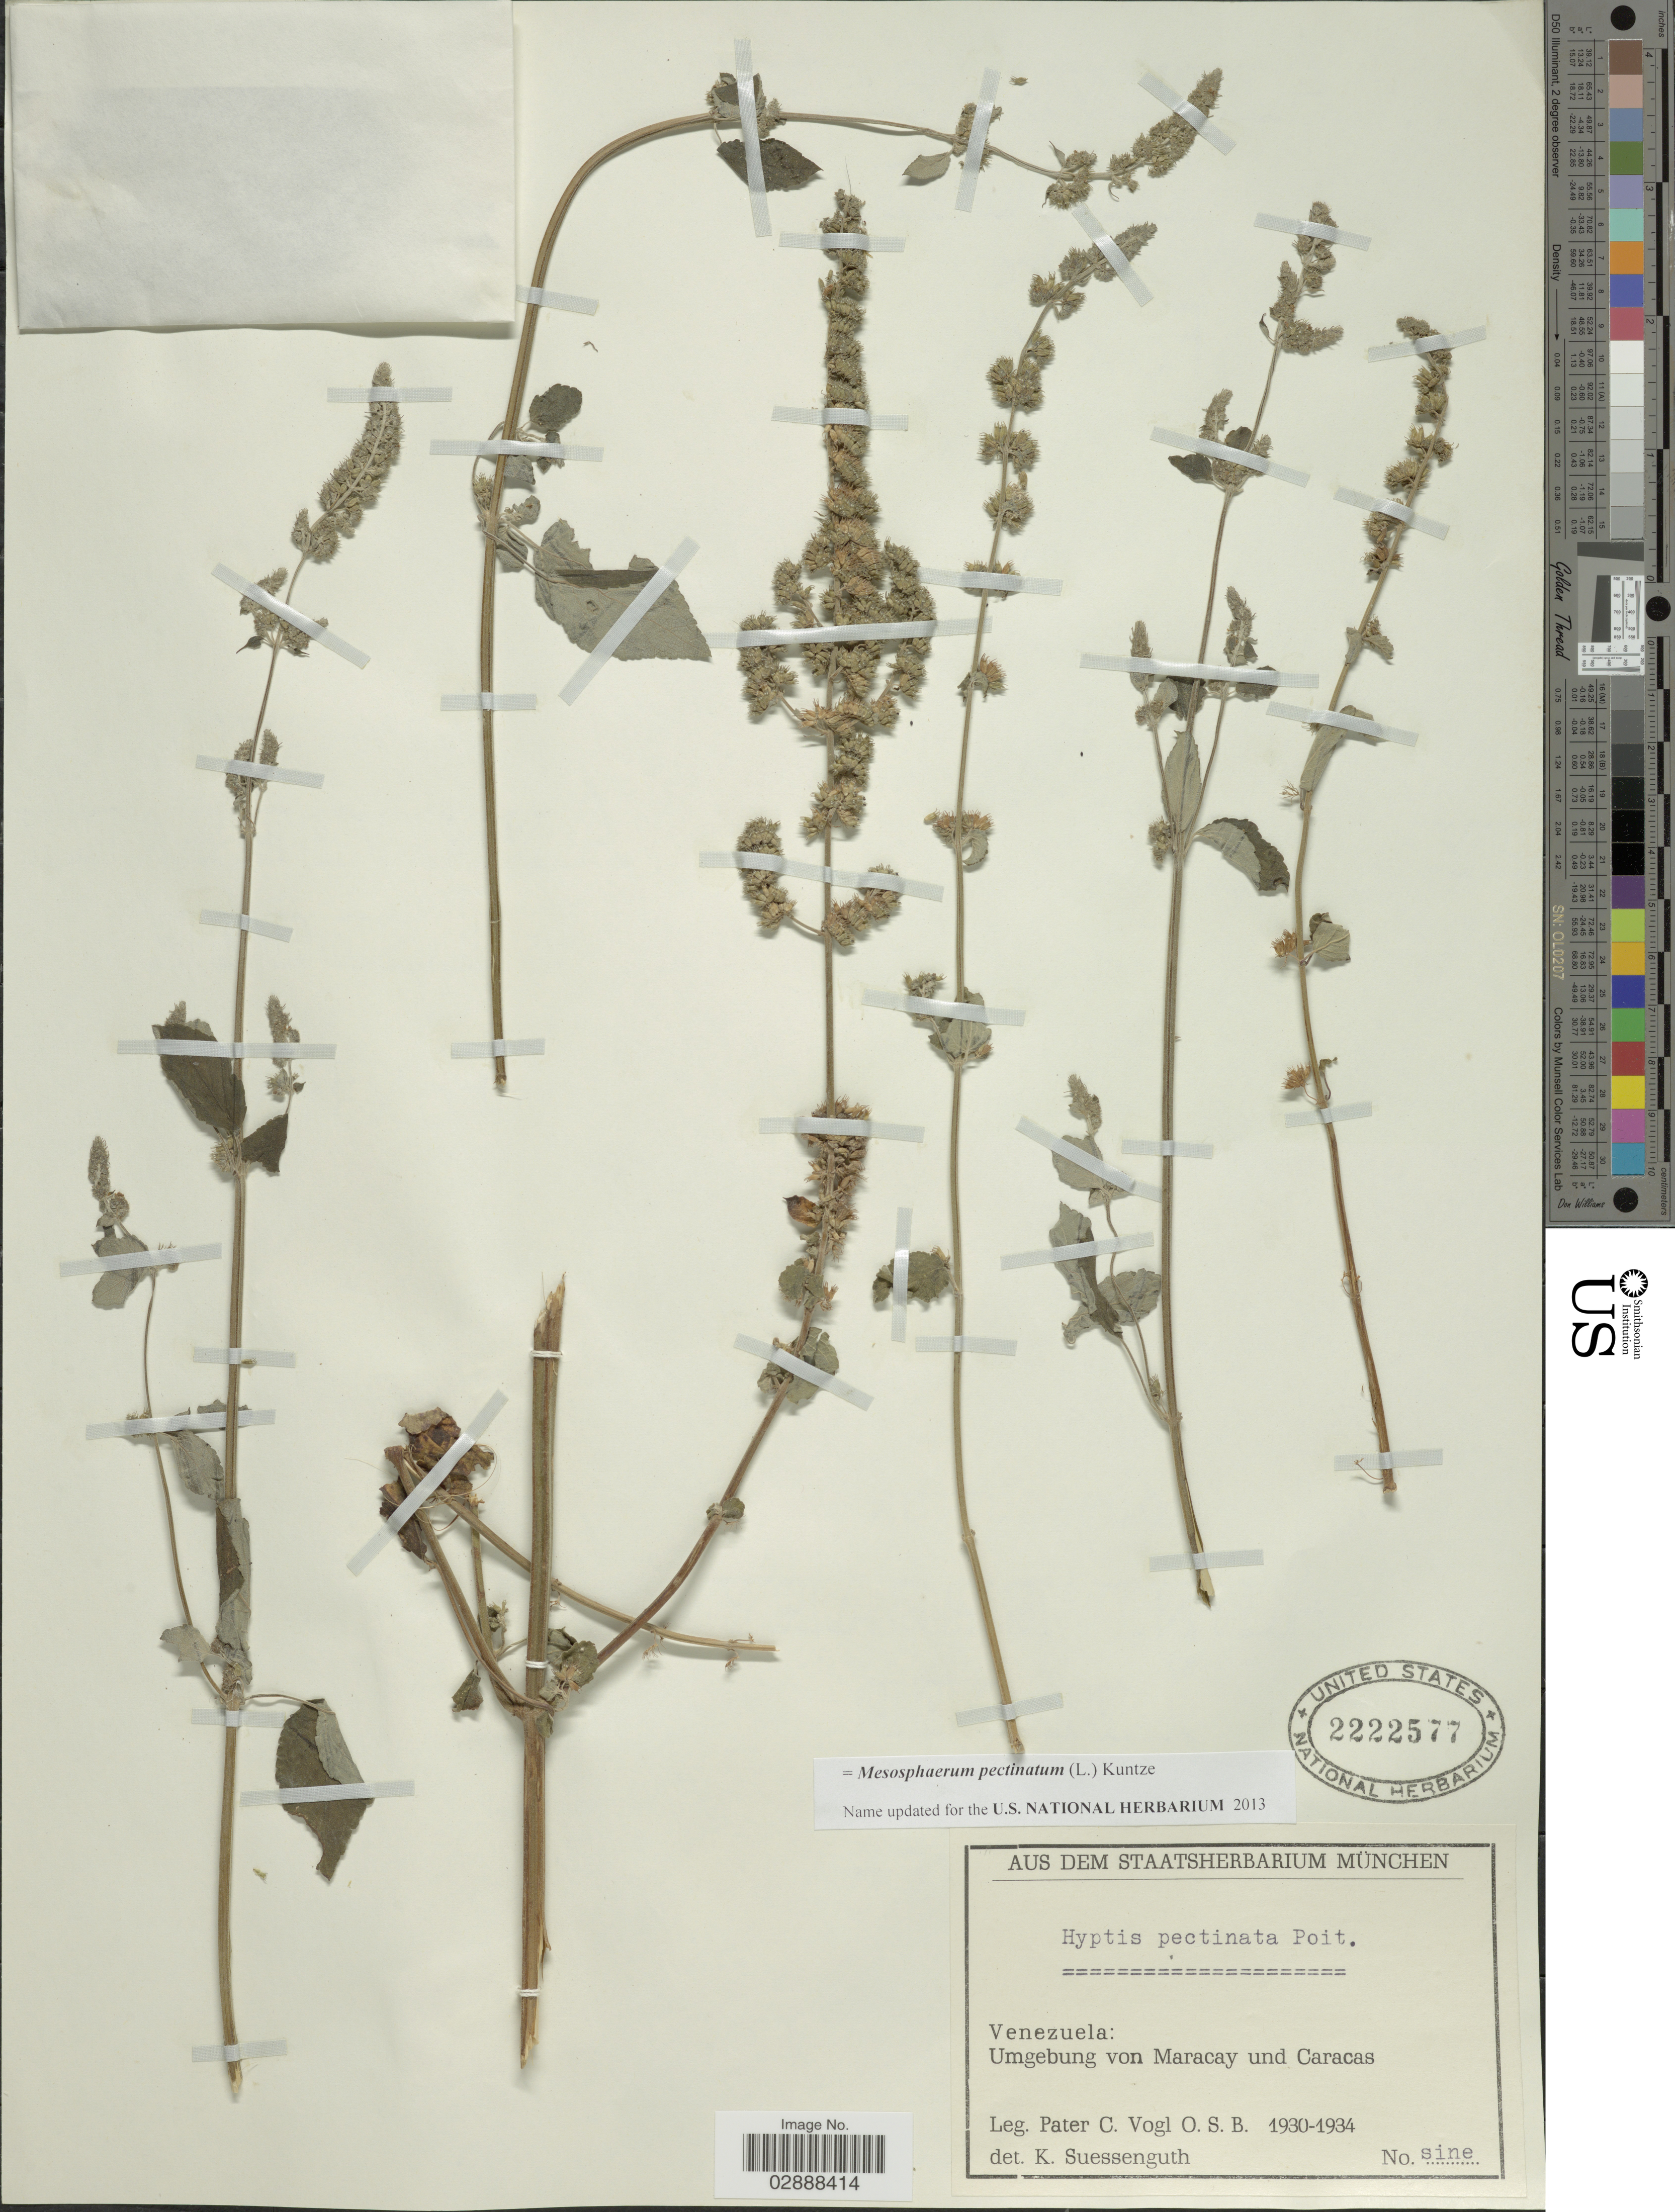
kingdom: Plantae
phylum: Tracheophyta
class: Magnoliopsida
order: Lamiales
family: Lamiaceae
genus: Mesosphaerum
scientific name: Mesosphaerum pectinatum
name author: (L.) Kuntze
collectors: P. Vogl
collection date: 1930/1934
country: Venezuela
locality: Umgebung von Maracay und Caracas.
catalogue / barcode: US 2222577